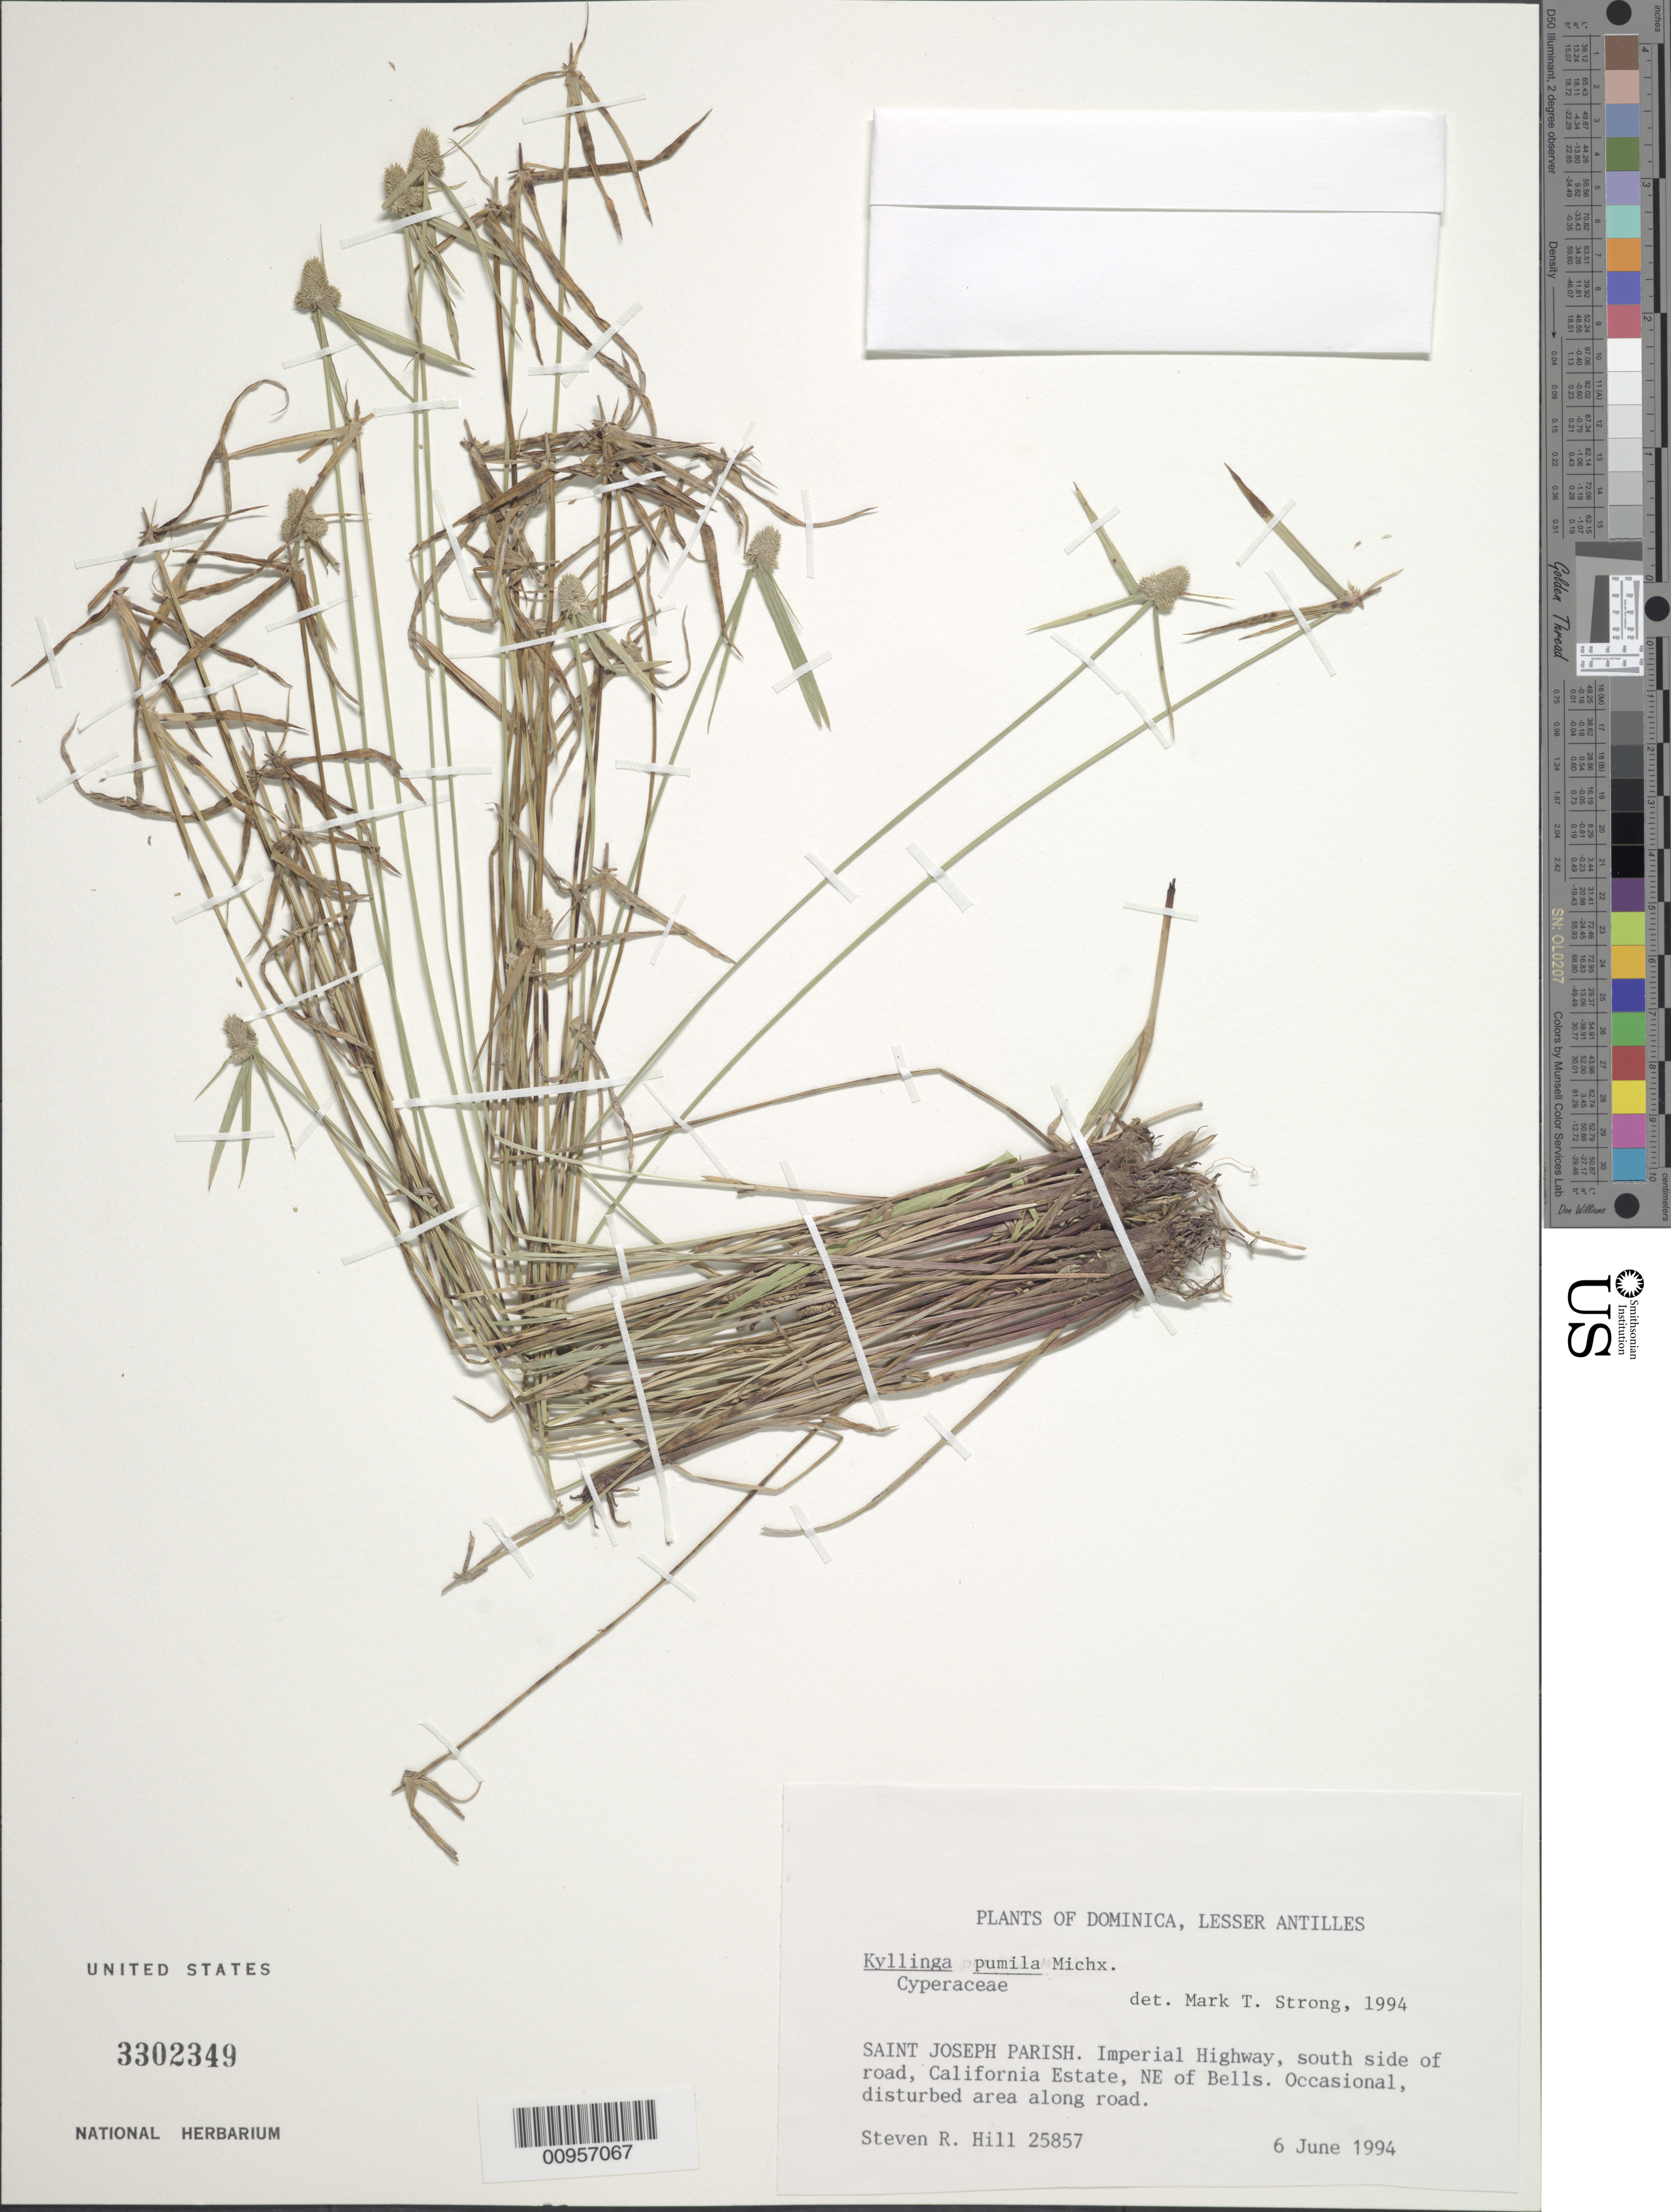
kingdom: Plantae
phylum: Tracheophyta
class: Liliopsida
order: Poales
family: Cyperaceae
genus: Cyperus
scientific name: Cyperus hortensis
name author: (Salzm. ex Steud.) Dorr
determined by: Strong, Mark T., (BOT), Smithsonian Institution - National Museum of Natural History (UNITED STATES)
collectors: S. R. Hill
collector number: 25857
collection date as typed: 06 Jun 1994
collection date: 1994-06-06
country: Dominica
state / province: St. Joseph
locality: Imperial Highway, south side of road, California Estate, NE of Bells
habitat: Disturbed area along road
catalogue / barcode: US 3302349